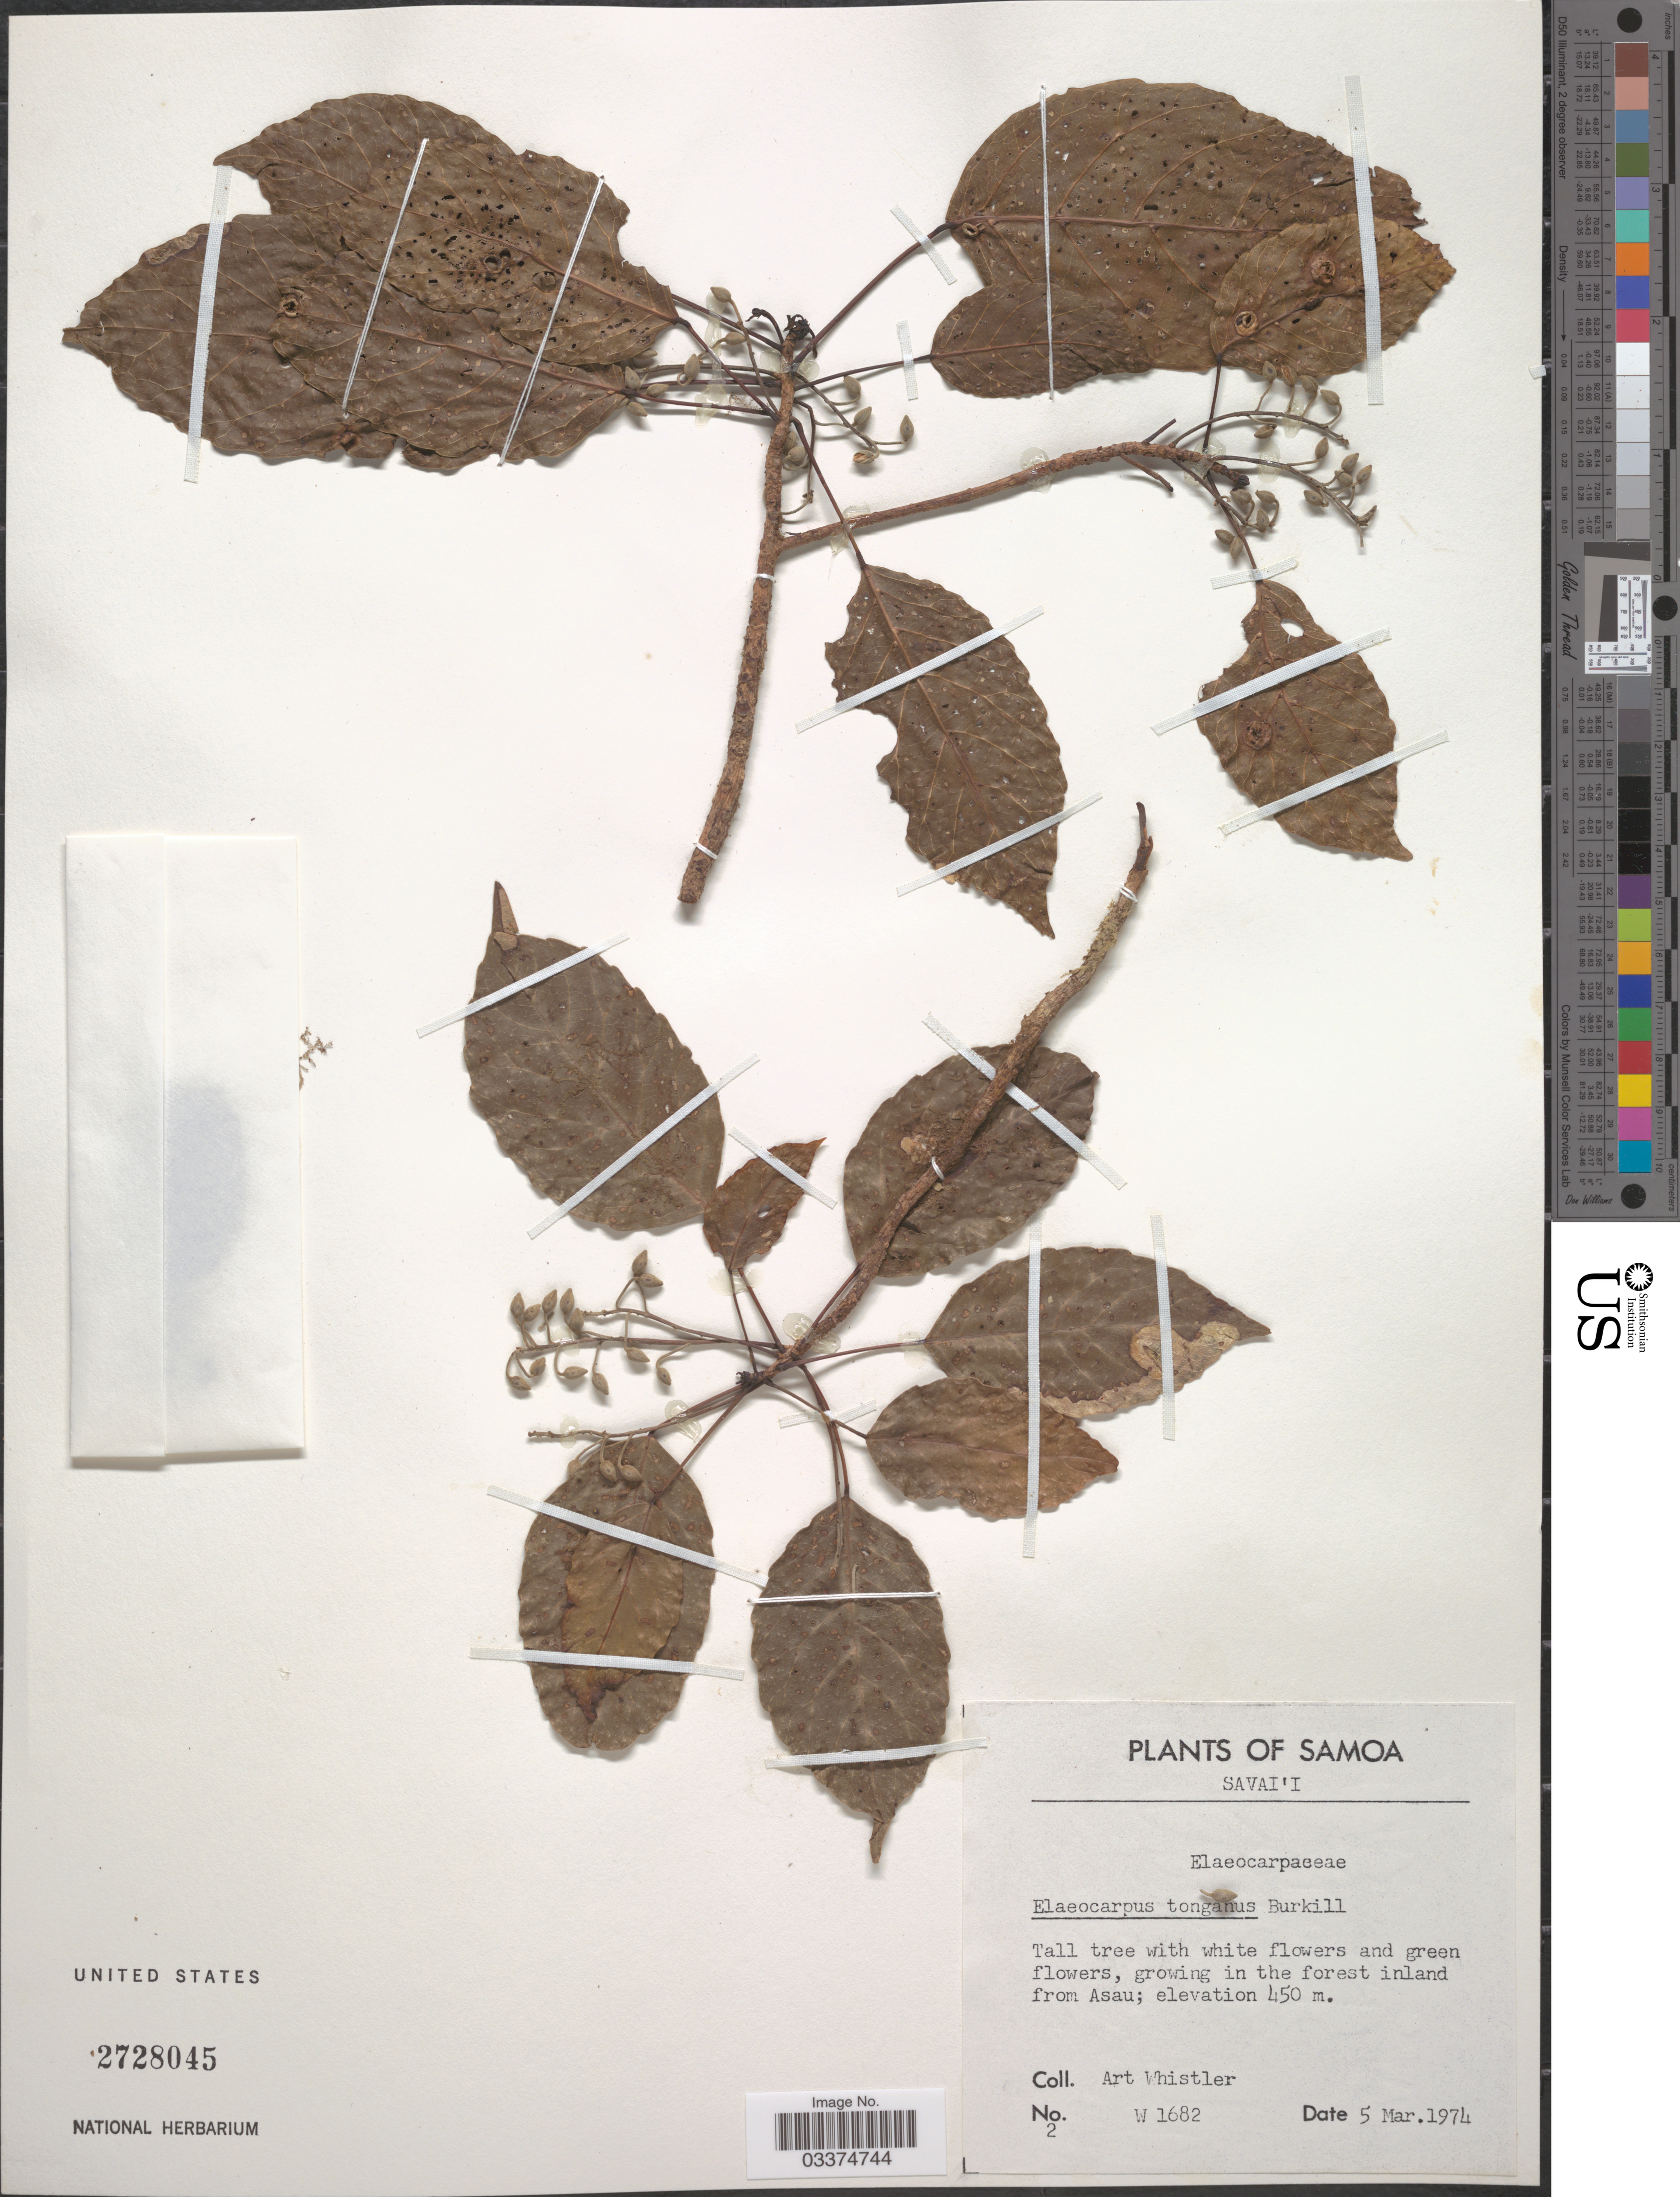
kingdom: Plantae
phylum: Tracheophyta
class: Magnoliopsida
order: Oxalidales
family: Elaeocarpaceae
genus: Elaeocarpus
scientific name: Elaeocarpus tonganus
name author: Burkill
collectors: A. Whistler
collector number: W 1682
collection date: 1974-03-05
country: Samoa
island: Savai'i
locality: Samoa. Savai'i. In the forest inland from Asau.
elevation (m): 450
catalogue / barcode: US 2728045